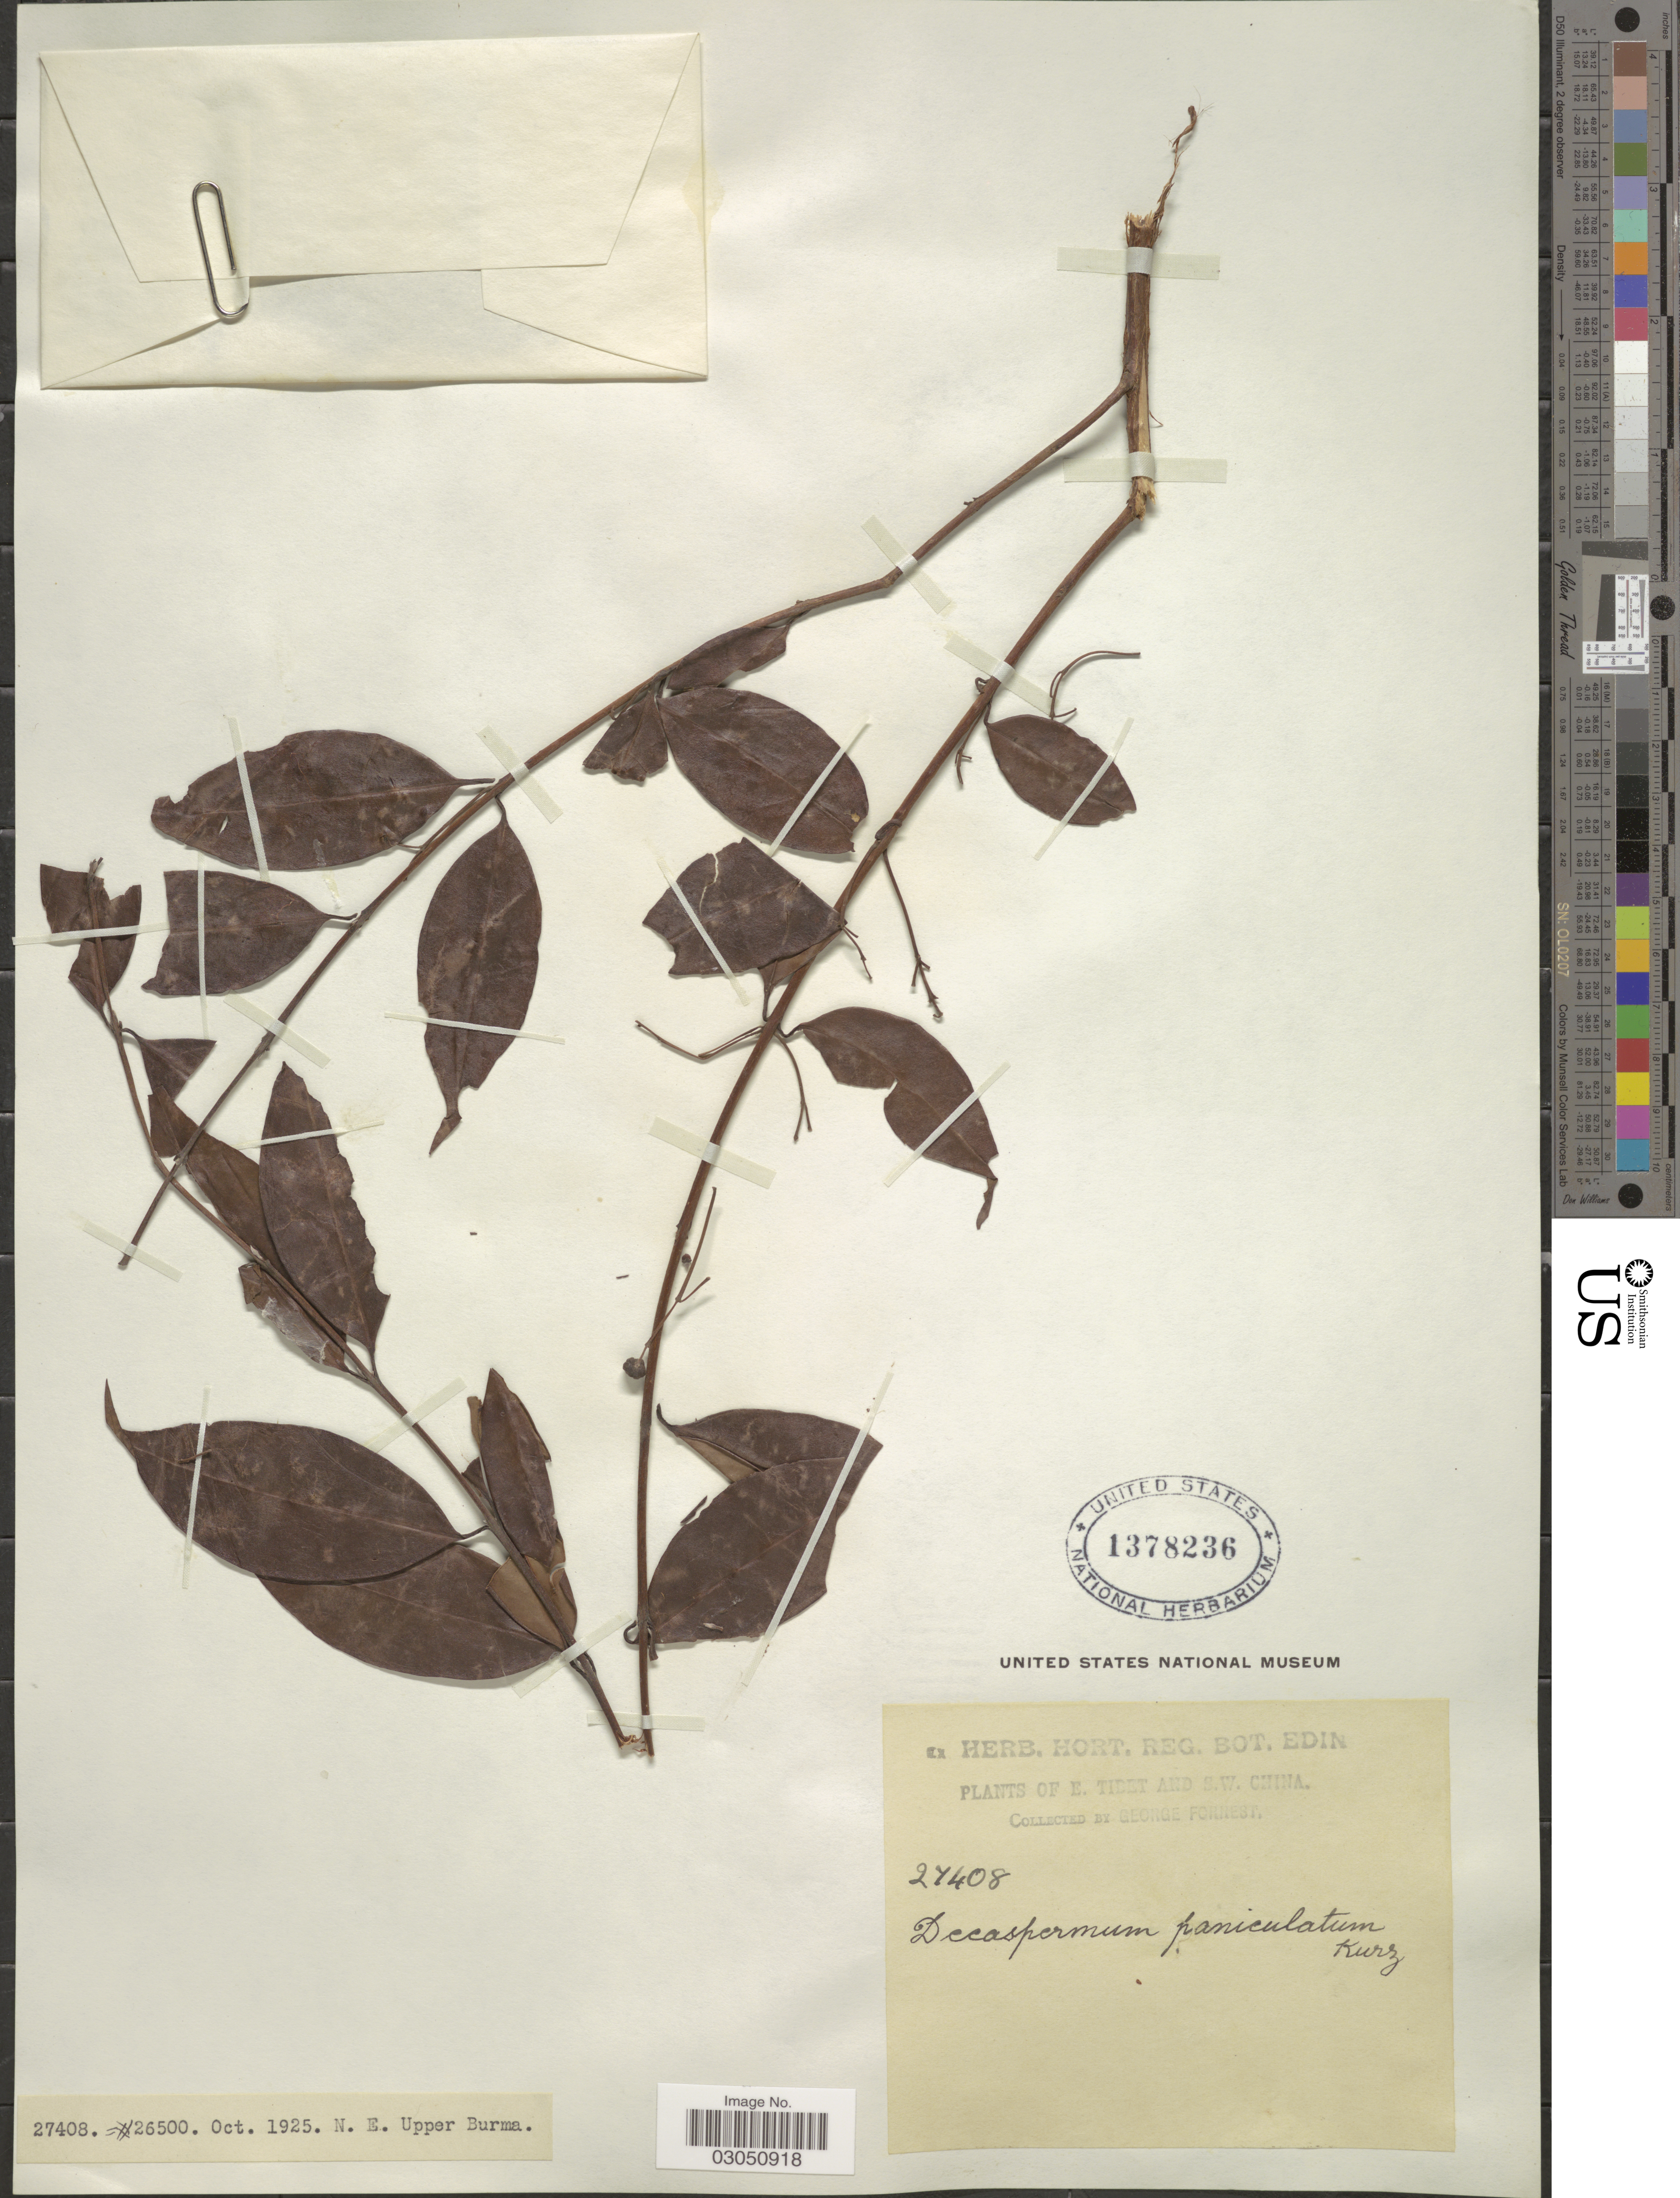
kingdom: Plantae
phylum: Tracheophyta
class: Magnoliopsida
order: Myrtales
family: Myrtaceae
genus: Decaspermum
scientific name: Decaspermum parviflorum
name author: (Lam.) A.J. Scott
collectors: G. Forrest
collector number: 27408/26500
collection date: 1925-10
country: Myanmar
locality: E. Tibet and S.W. China. N. E. Upper Burma.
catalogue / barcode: US 1378236